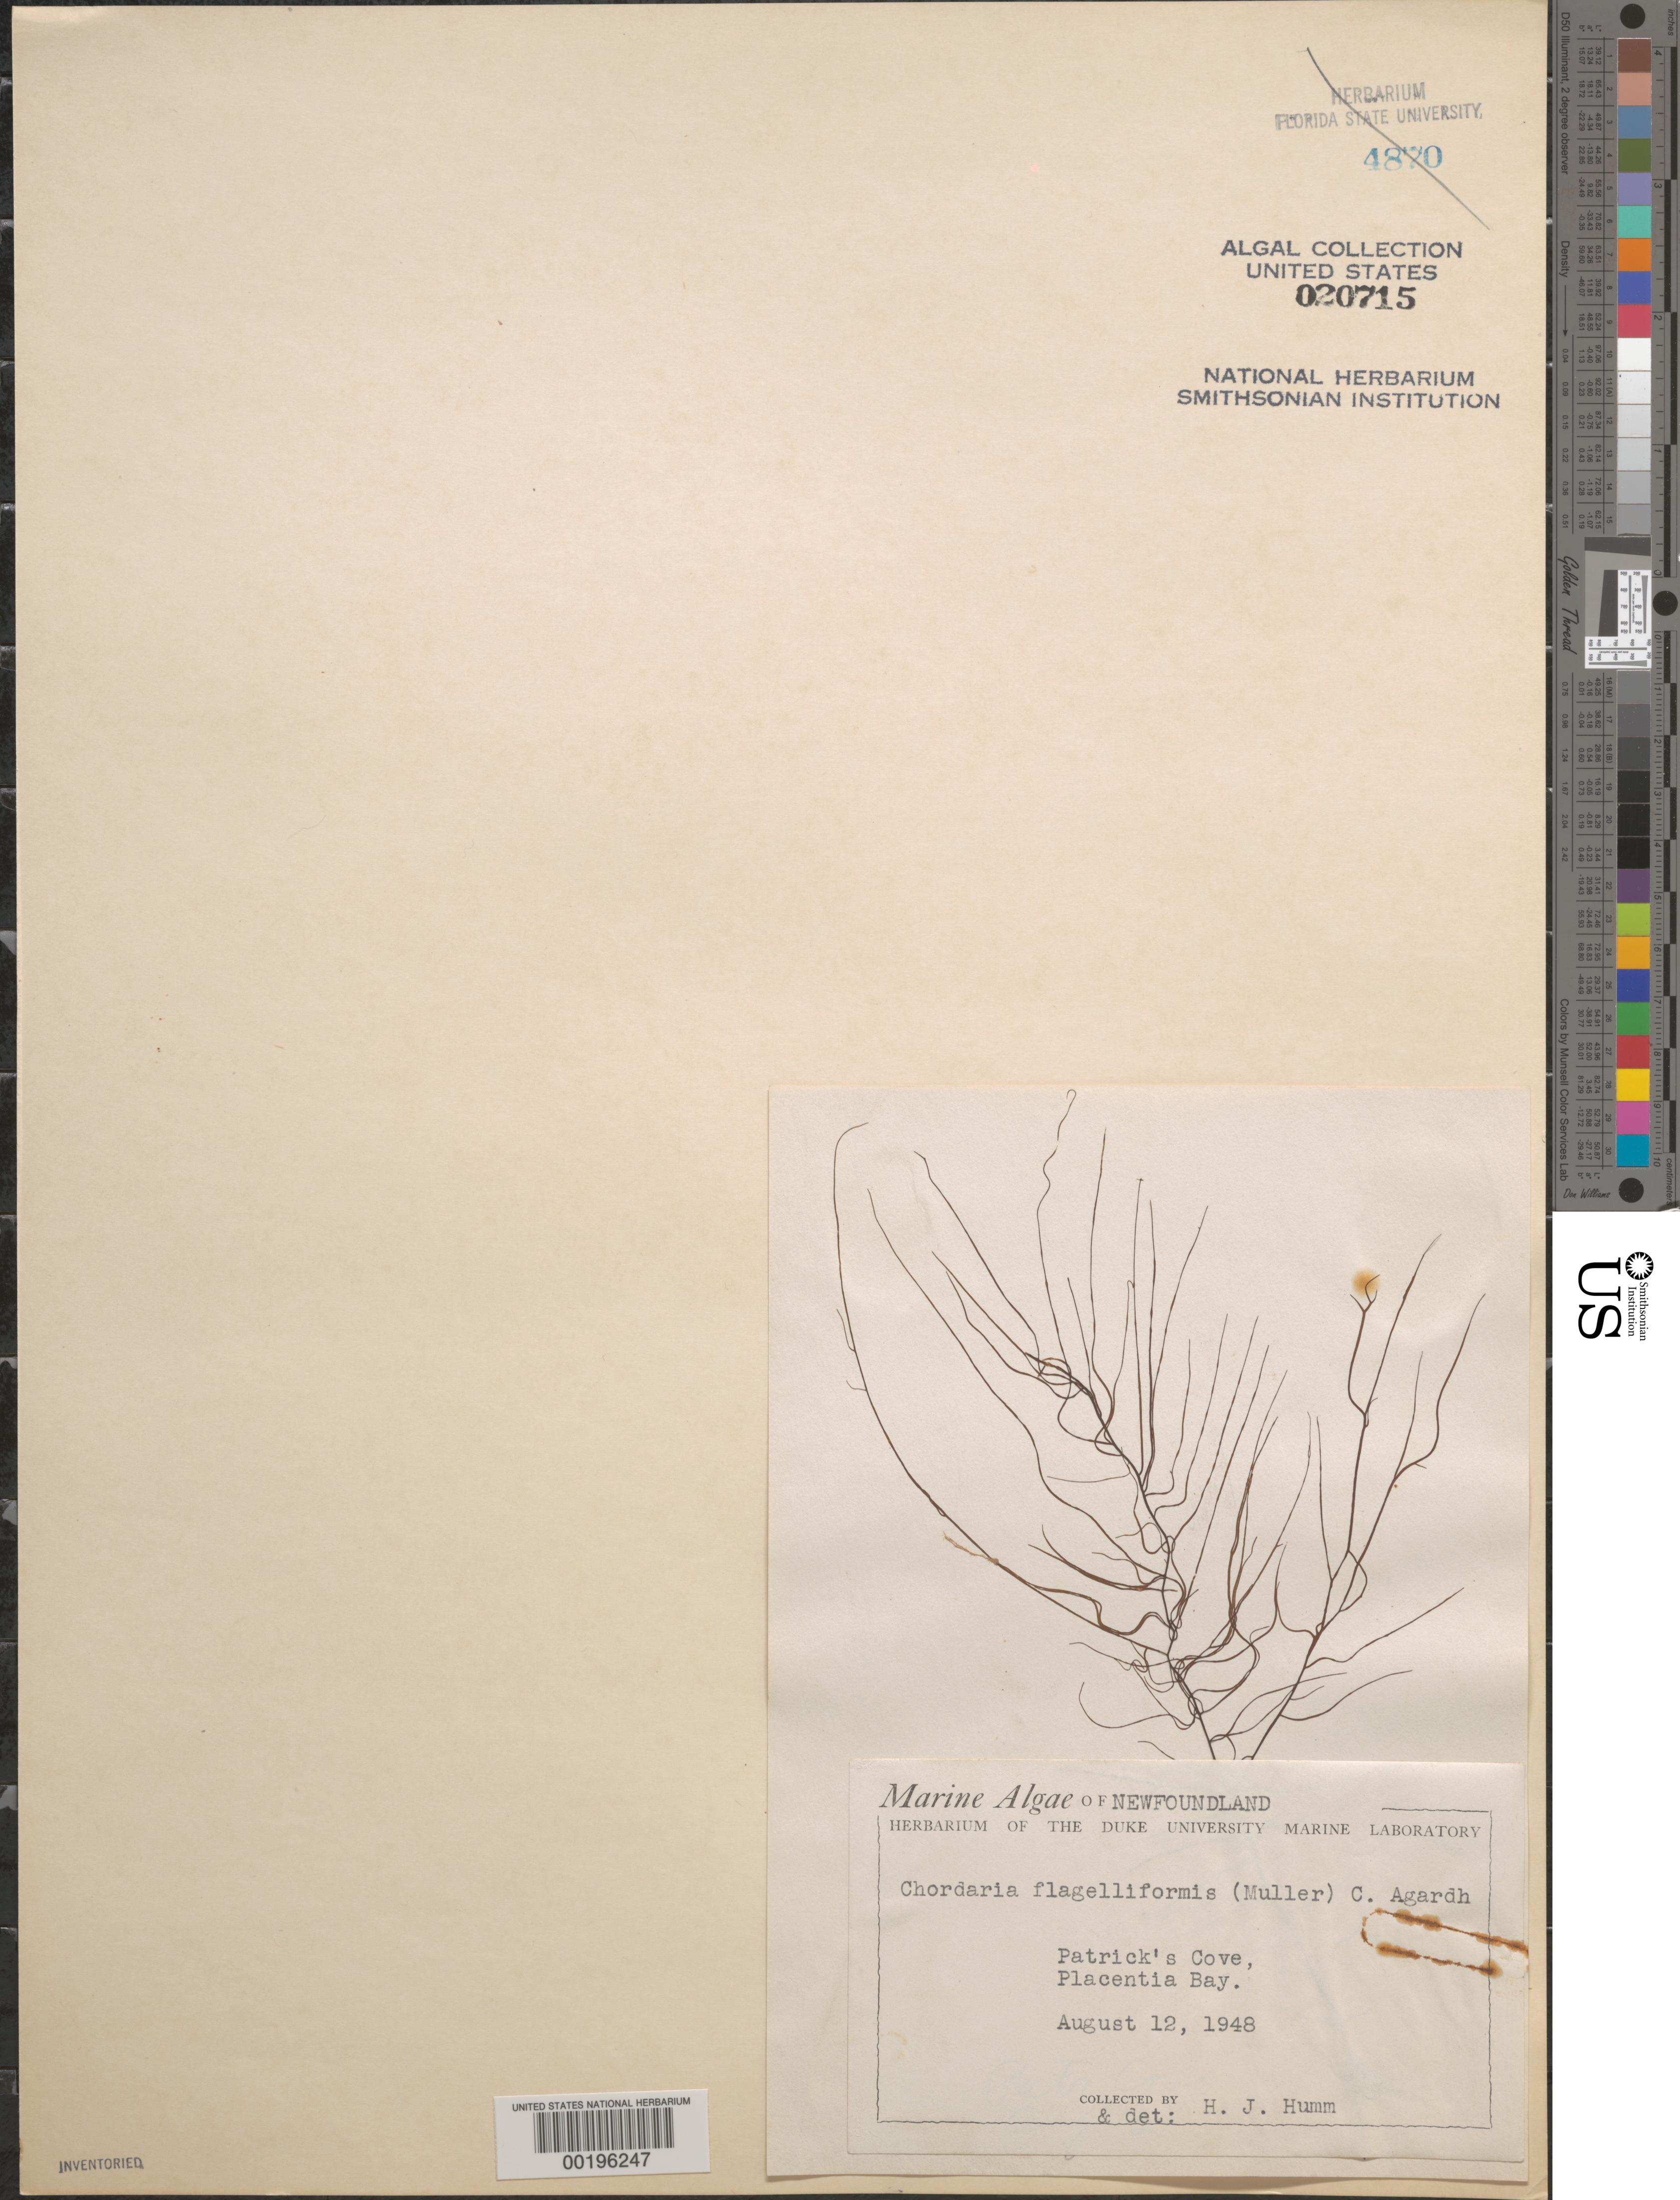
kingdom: Chromista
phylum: Ochrophyta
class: Phaeophyceae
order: Ectocarpales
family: Chordariaceae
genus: Chordaria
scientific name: Chordaria flagelliformis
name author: (Hudson) Grev.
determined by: Humm, Harold J.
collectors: H. J. Humm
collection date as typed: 12 Aug 1948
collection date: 1948-08-12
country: Canada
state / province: Newfoundland and Labrador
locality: Patrick's Cove, Placentia Bay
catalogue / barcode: US 20715